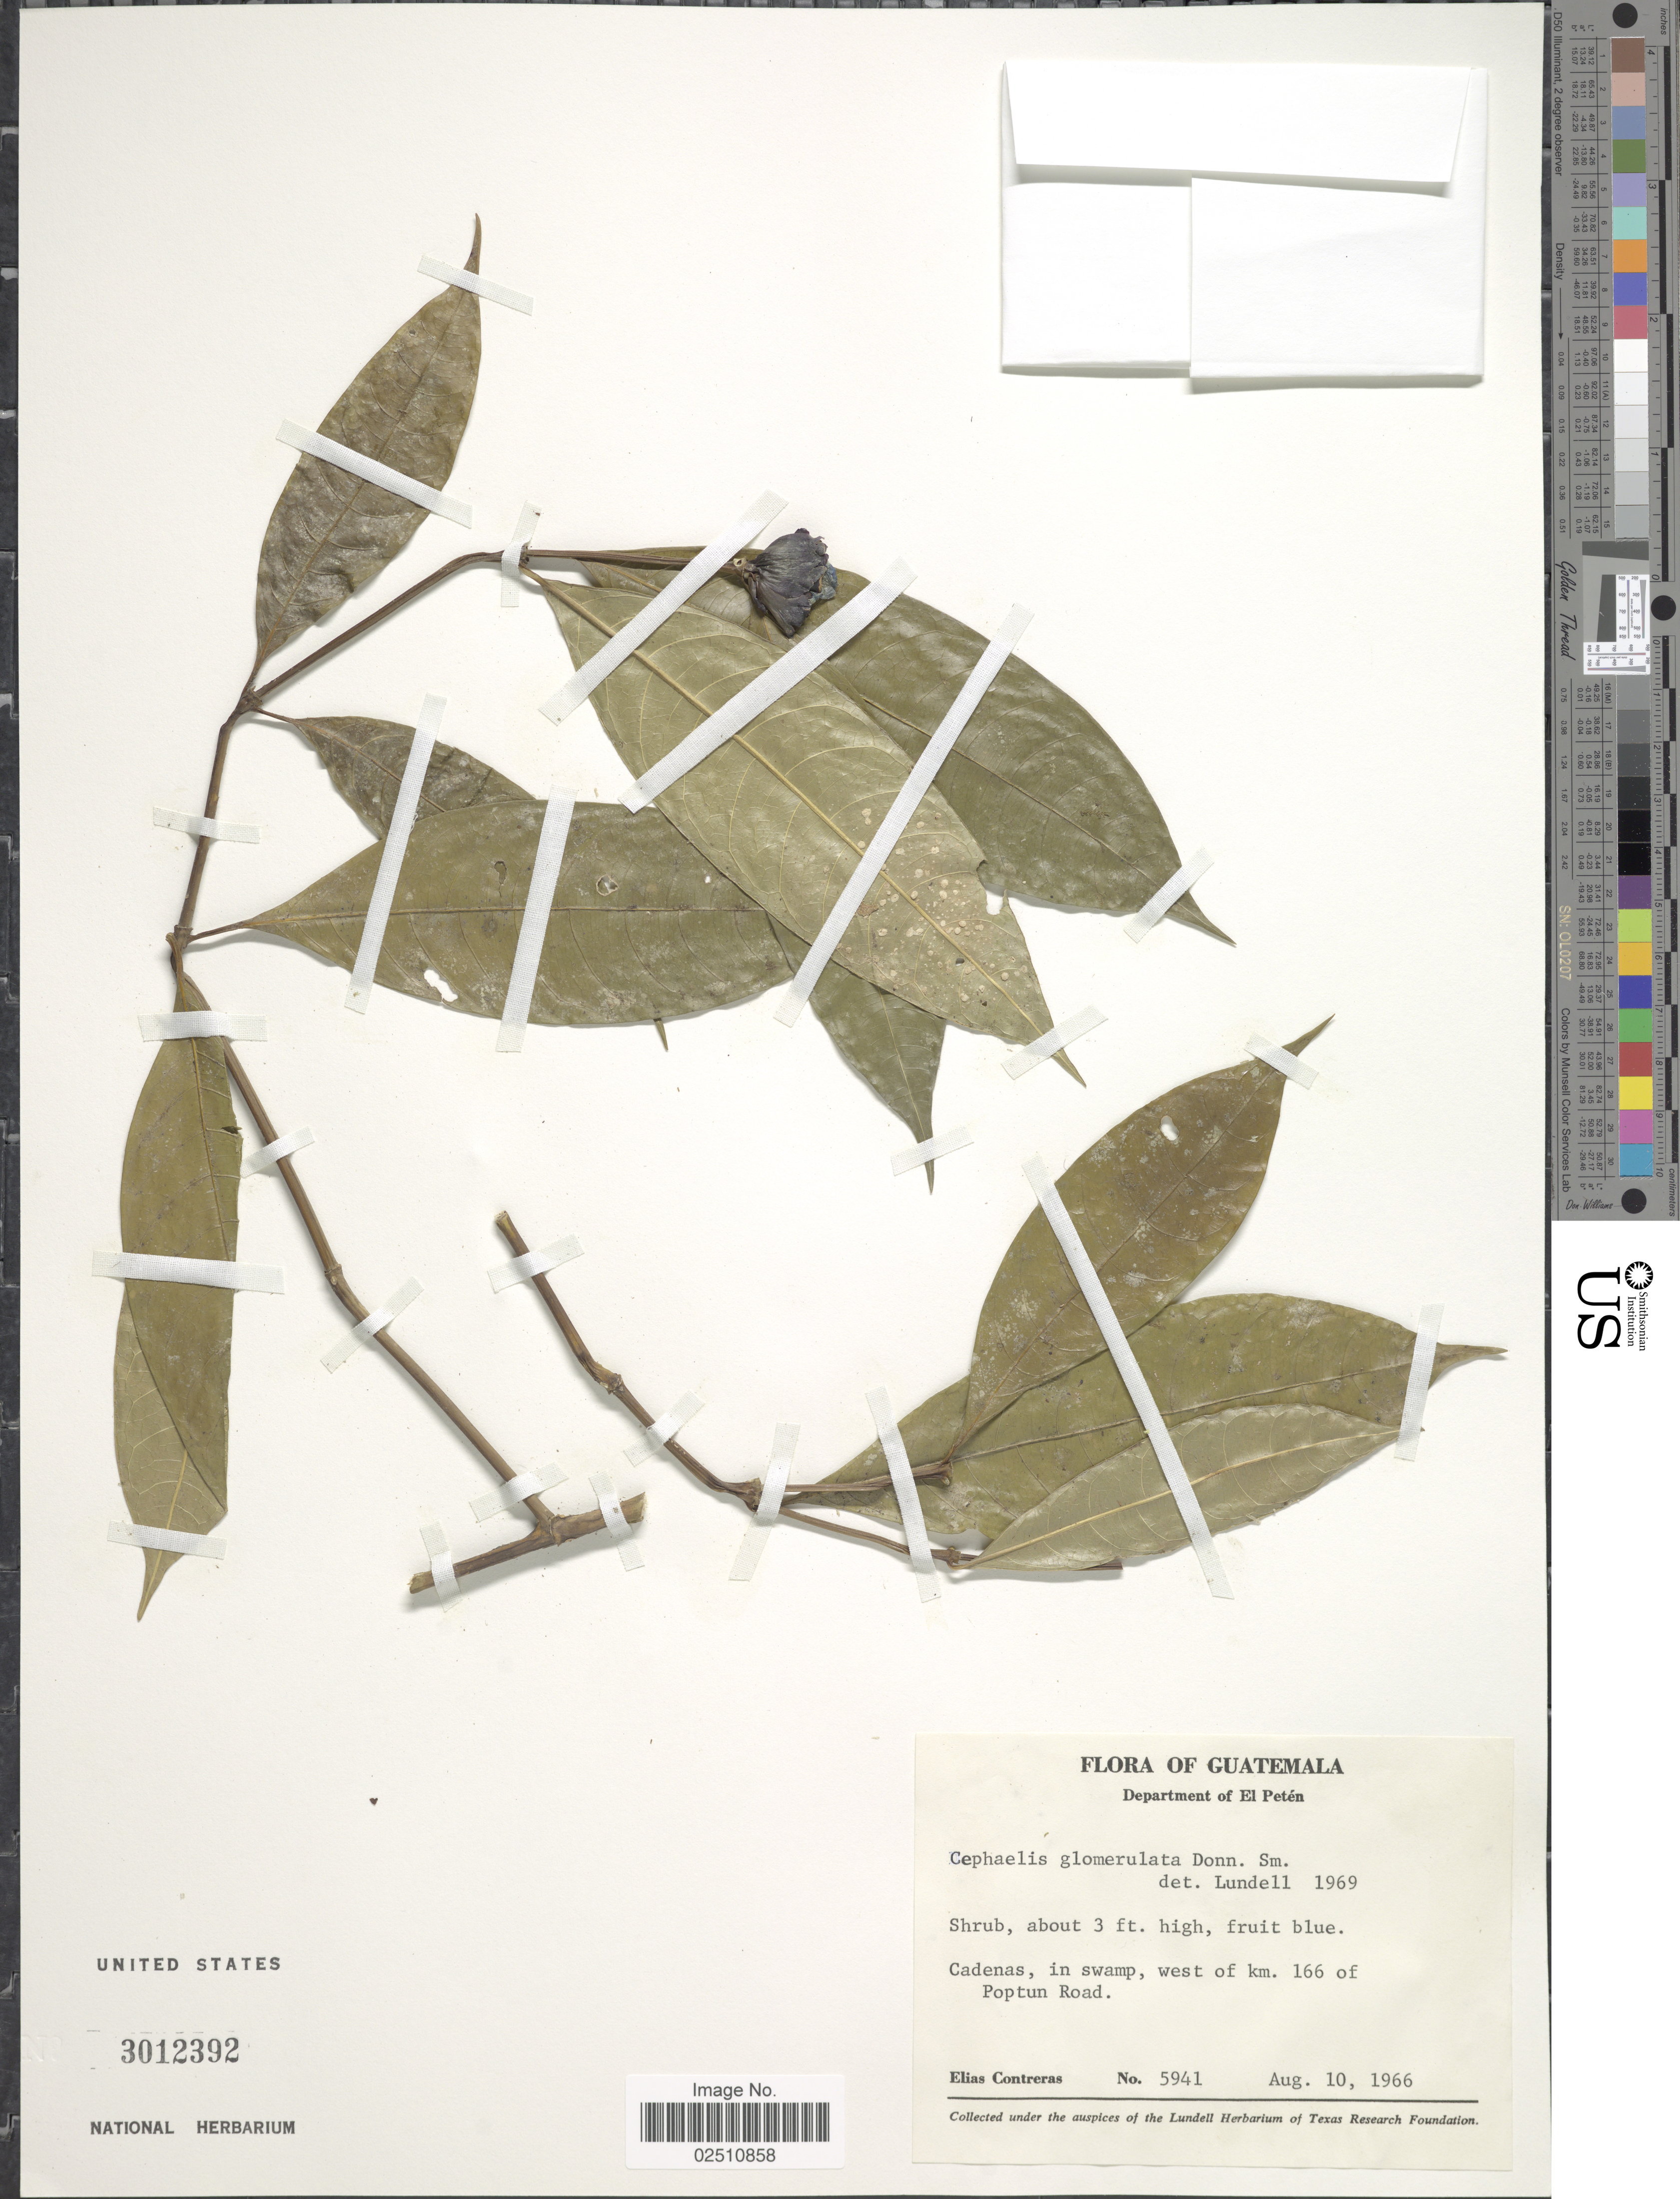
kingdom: Plantae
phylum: Tracheophyta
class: Magnoliopsida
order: Gentianales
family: Rubiaceae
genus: Psychotria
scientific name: Psychotria glomerulata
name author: (Donn. Sm.) Steyerm.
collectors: E. Contreras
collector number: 5941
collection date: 1966-08-10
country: Guatemala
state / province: El Petén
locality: Cadenas, in swamp, west of km. 166 of Poptun Road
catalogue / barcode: US 3012392